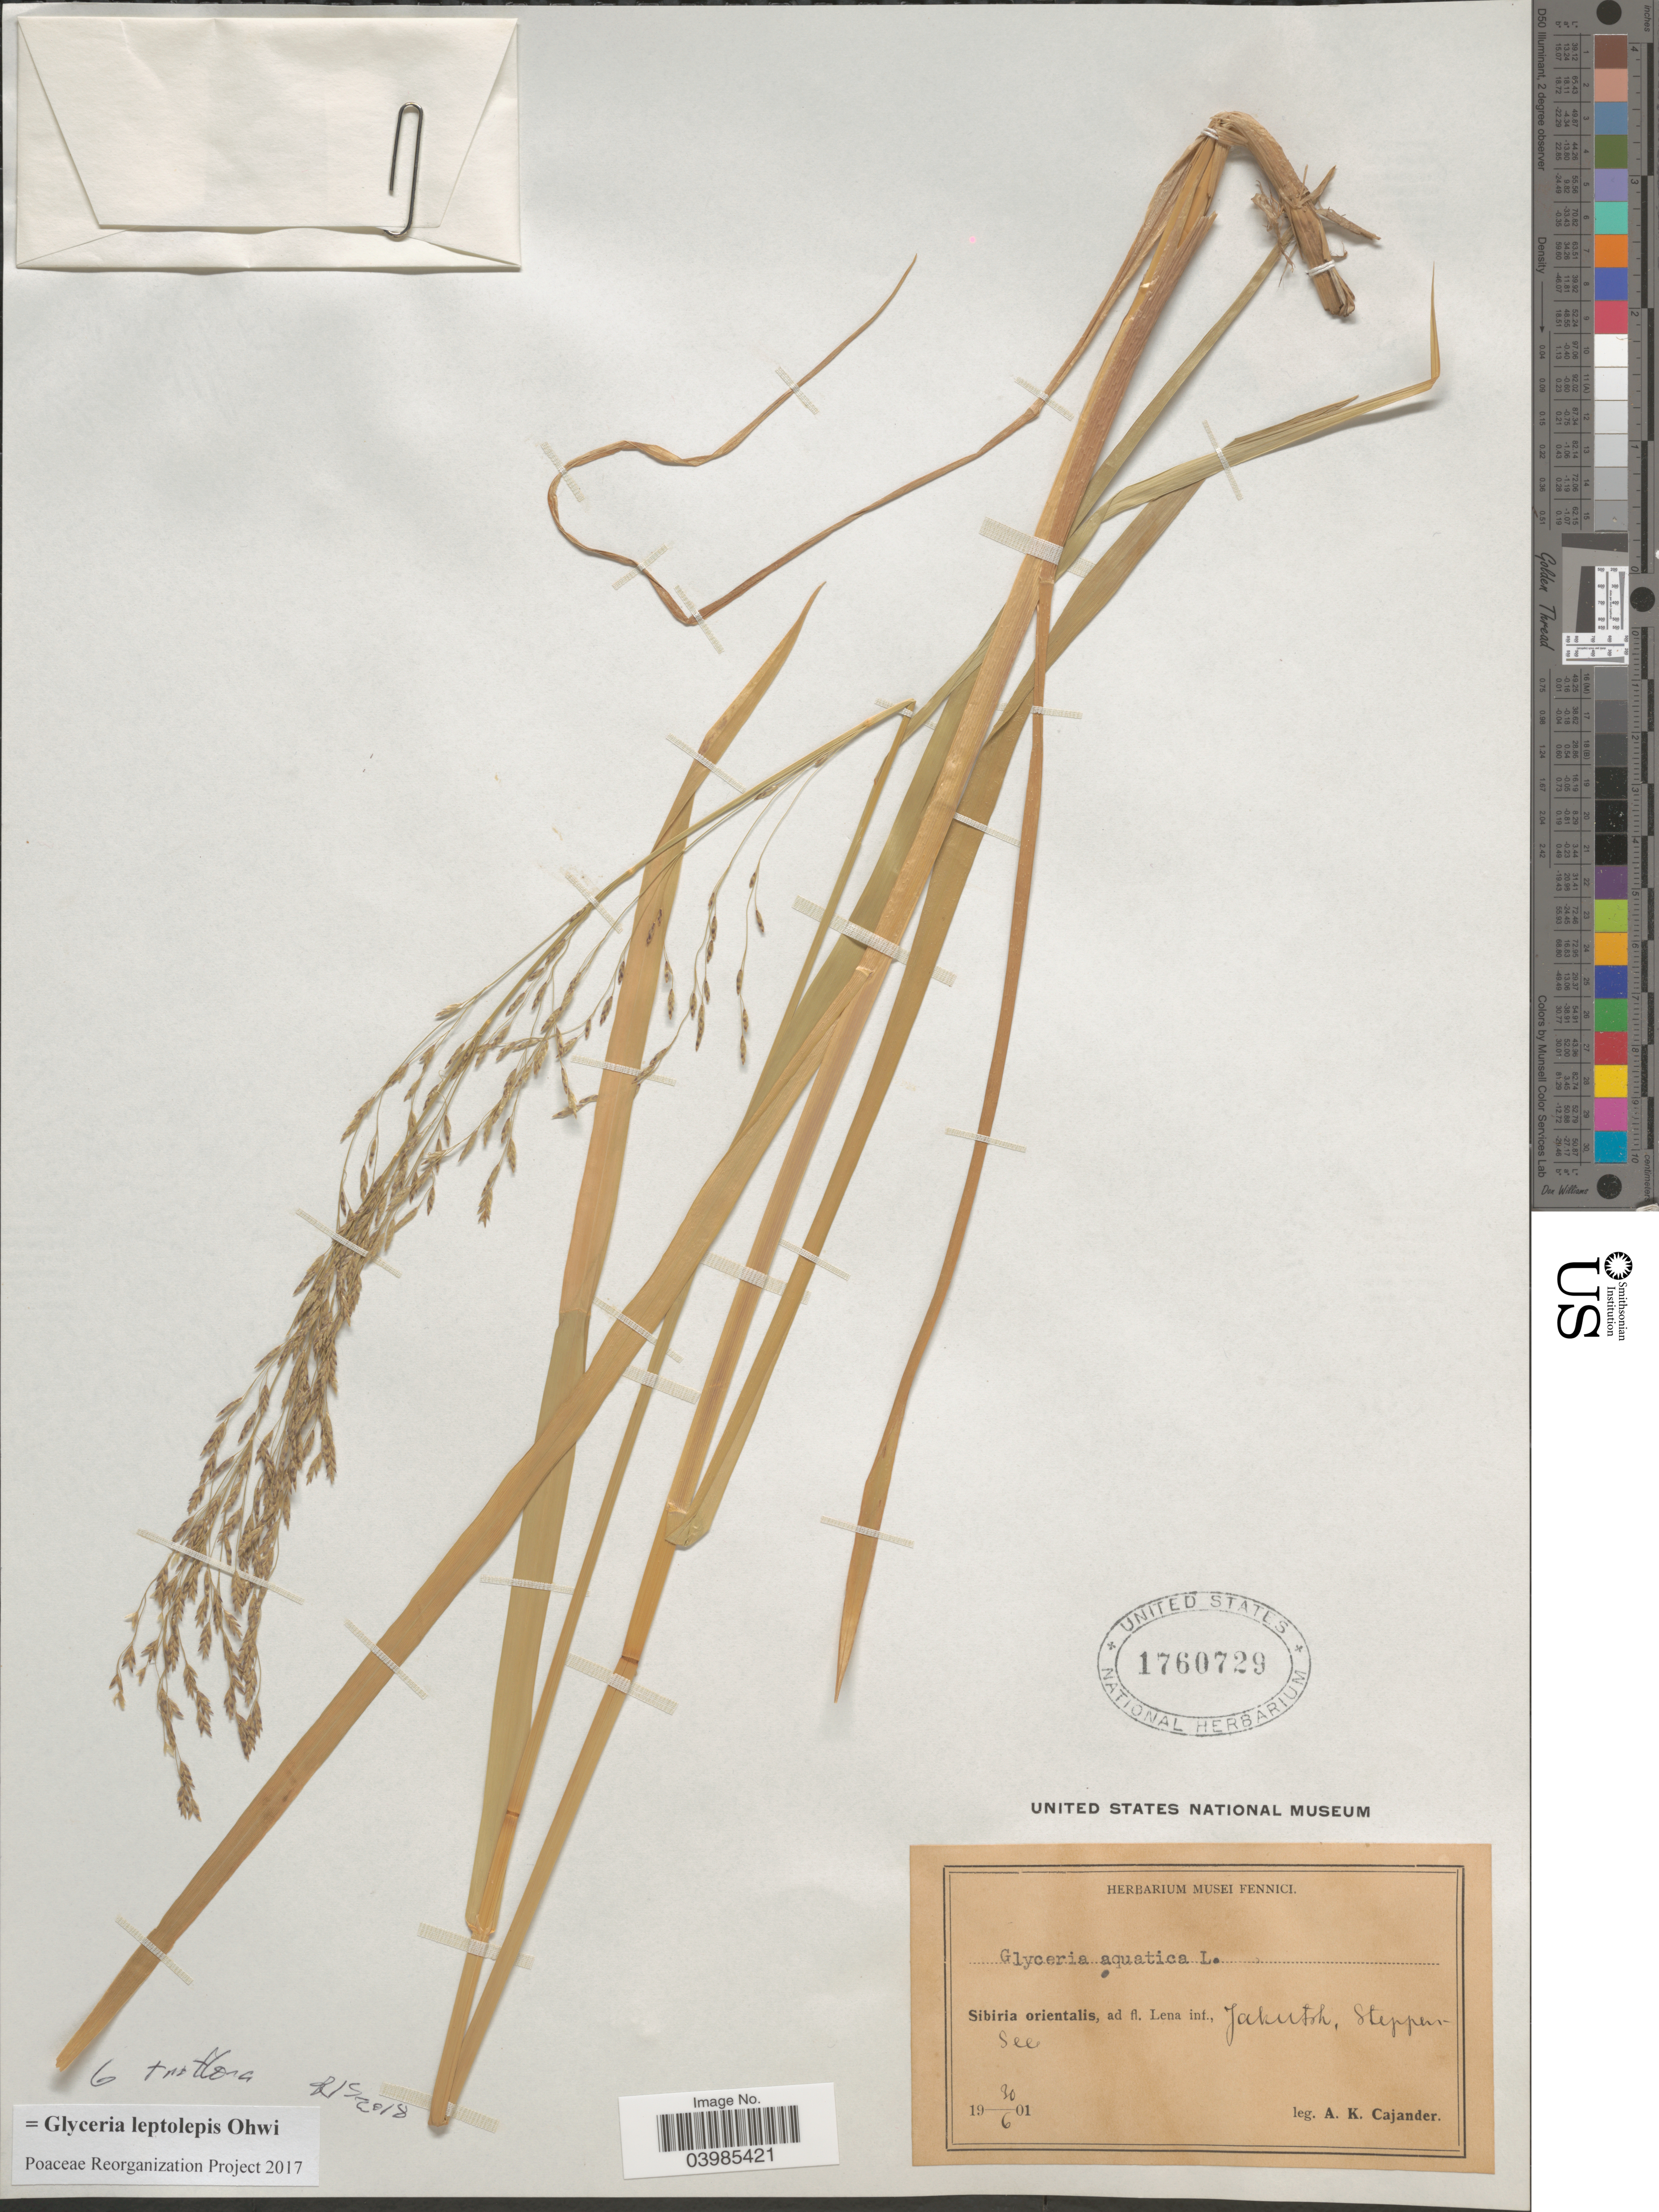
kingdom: Plantae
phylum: Tracheophyta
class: Liliopsida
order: Poales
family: Poaceae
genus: Glyceria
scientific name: Glyceria triflora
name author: (Korsh.) Kom.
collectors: A. Cajander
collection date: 1901-06-30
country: Russian Federation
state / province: Sakha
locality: Sibiria orientalis, ad fl. Lena int., Jakutsk, Stepper.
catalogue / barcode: US 1760729